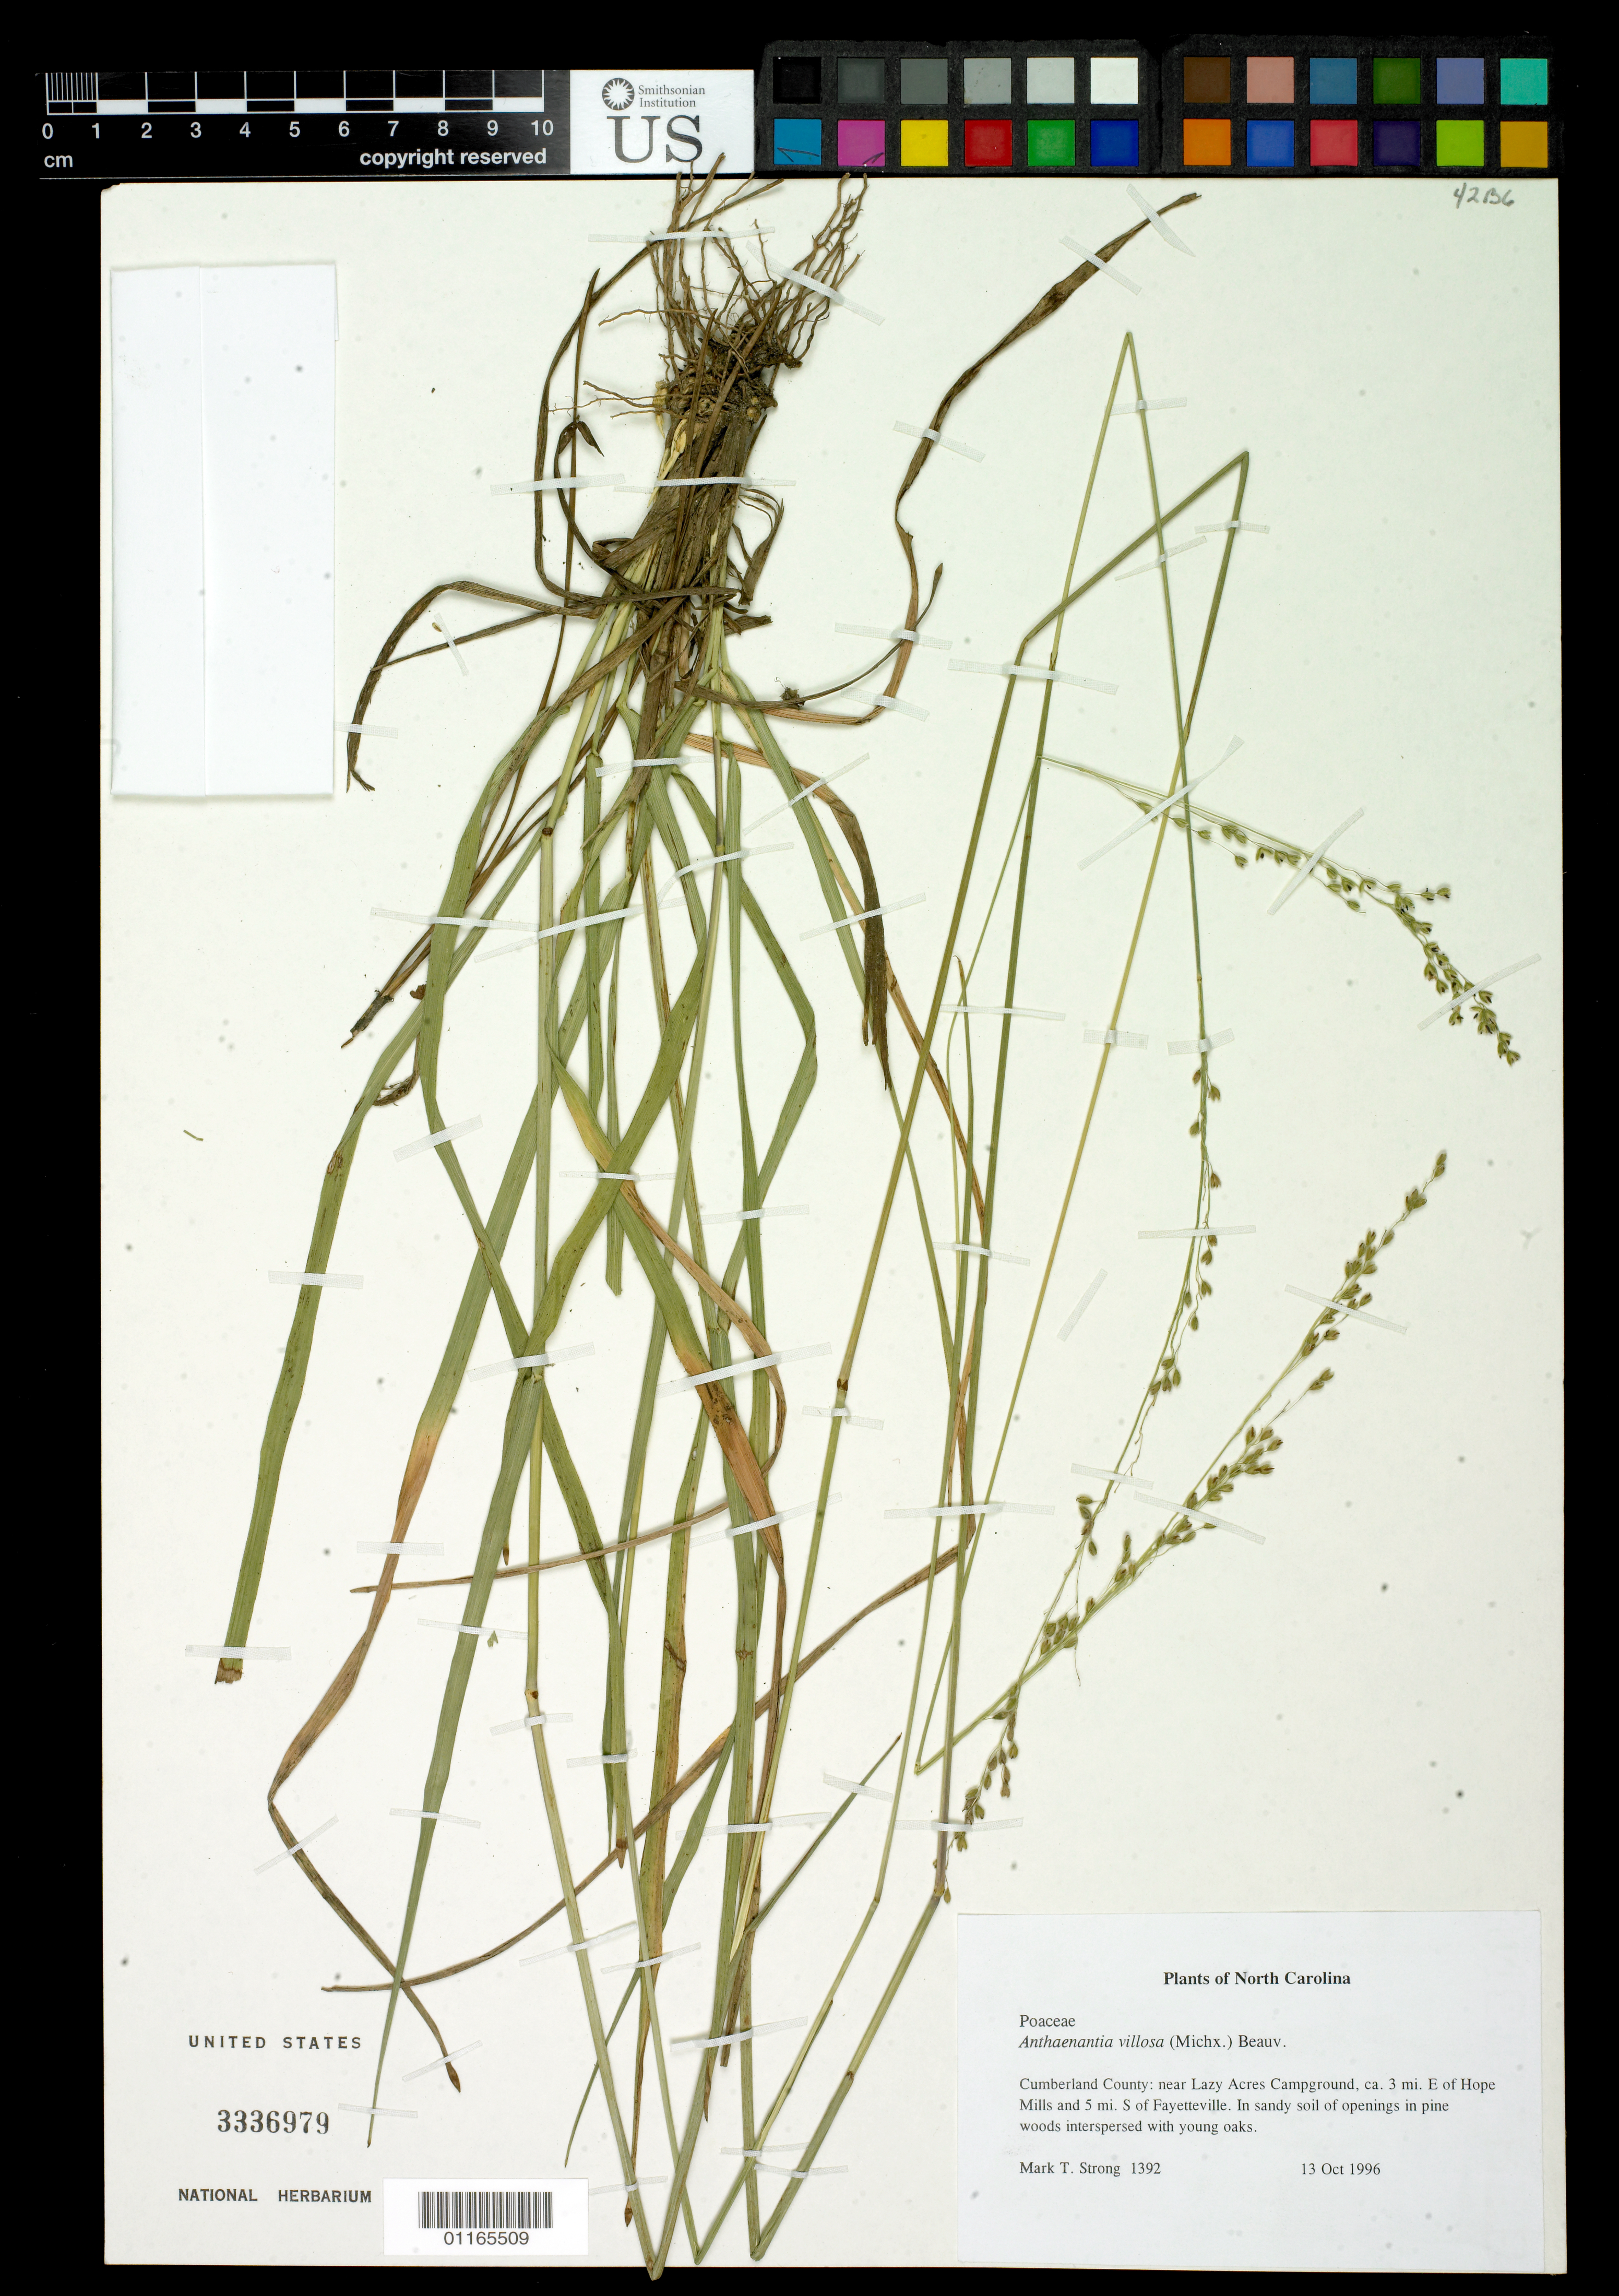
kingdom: Plantae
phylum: Tracheophyta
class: Liliopsida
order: Poales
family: Poaceae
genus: Anthaenantia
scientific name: Anthaenantia villosa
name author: (Michx.) P. Beauv.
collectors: M. T. Strong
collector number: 1392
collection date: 1996-10-13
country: United States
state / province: North Carolina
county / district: Cumberland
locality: near Lazy Acres Campground, ca. 3 mi. E of Hope Mills and 5 mi. S of Fayetteville.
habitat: In sandy soil of openings in pine woods interspersed with young oaks.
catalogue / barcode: US 3336979